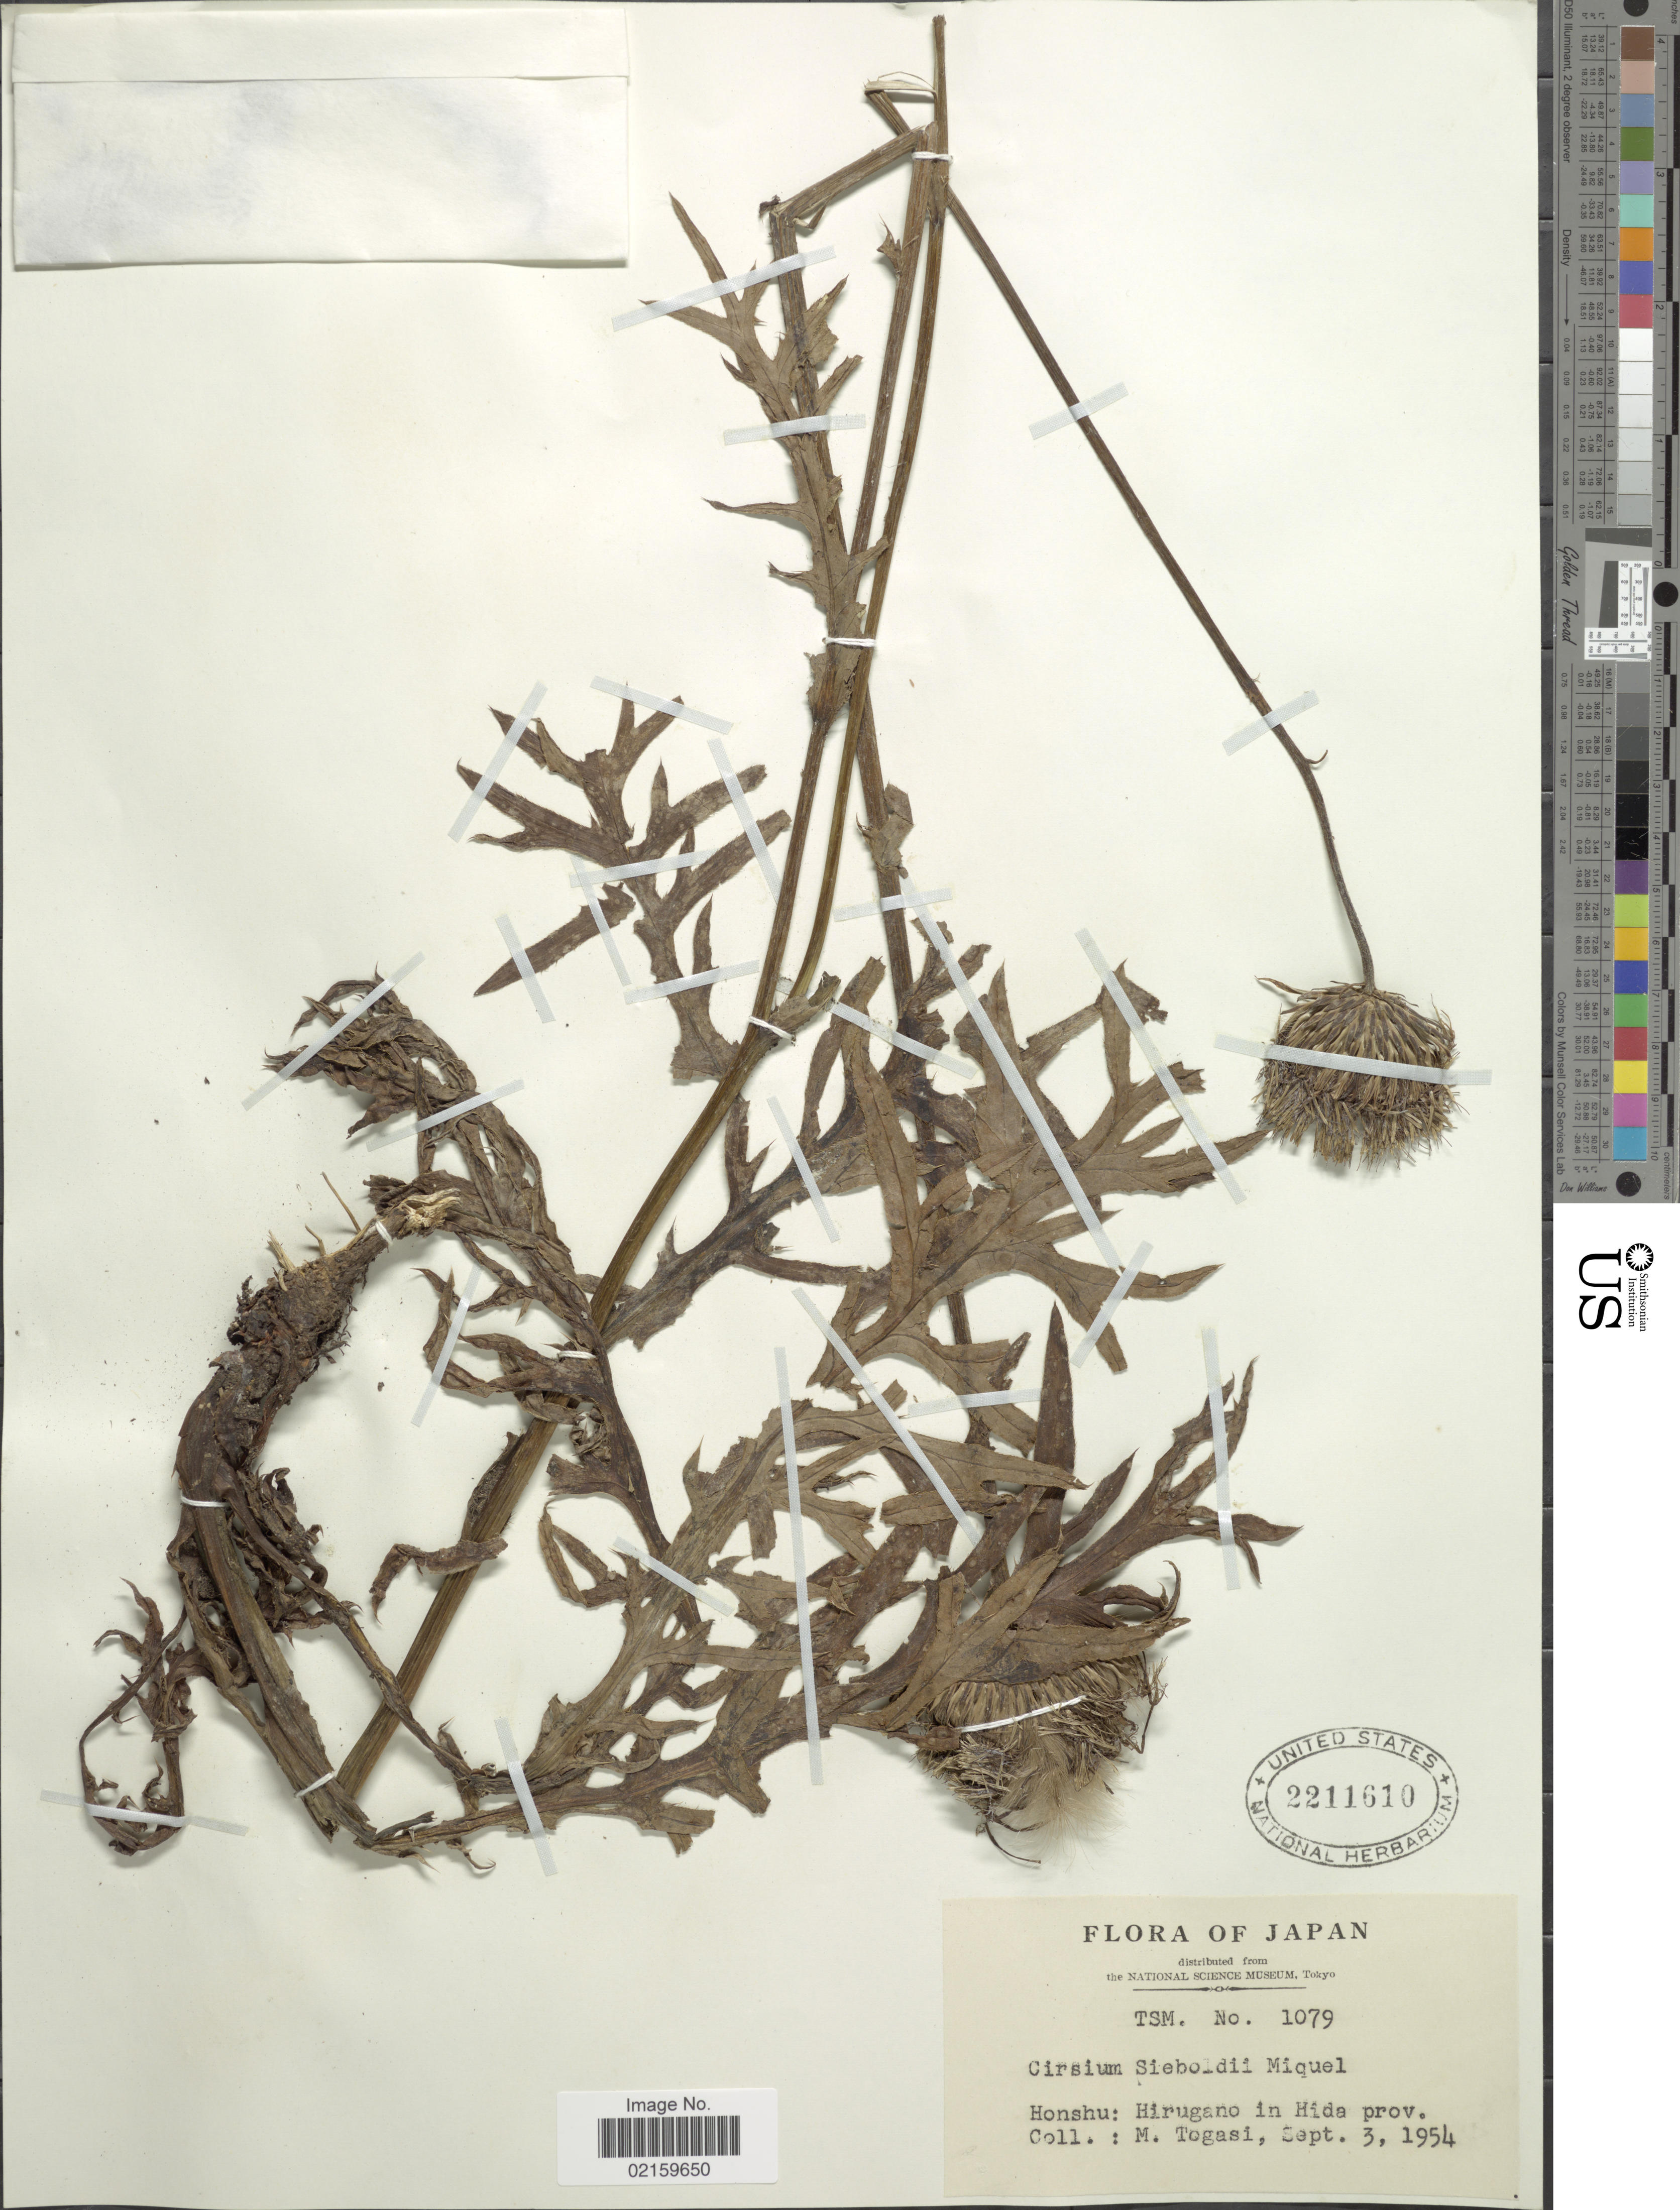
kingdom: Plantae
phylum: Tracheophyta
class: Magnoliopsida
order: Asterales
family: Asteraceae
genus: Cirsium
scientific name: Cirsium sieboldii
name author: Miq.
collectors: M. Togashi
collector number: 1079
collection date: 1954-09-03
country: Japan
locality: Honshu: Hirugano in Hida prov.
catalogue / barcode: US 2211610